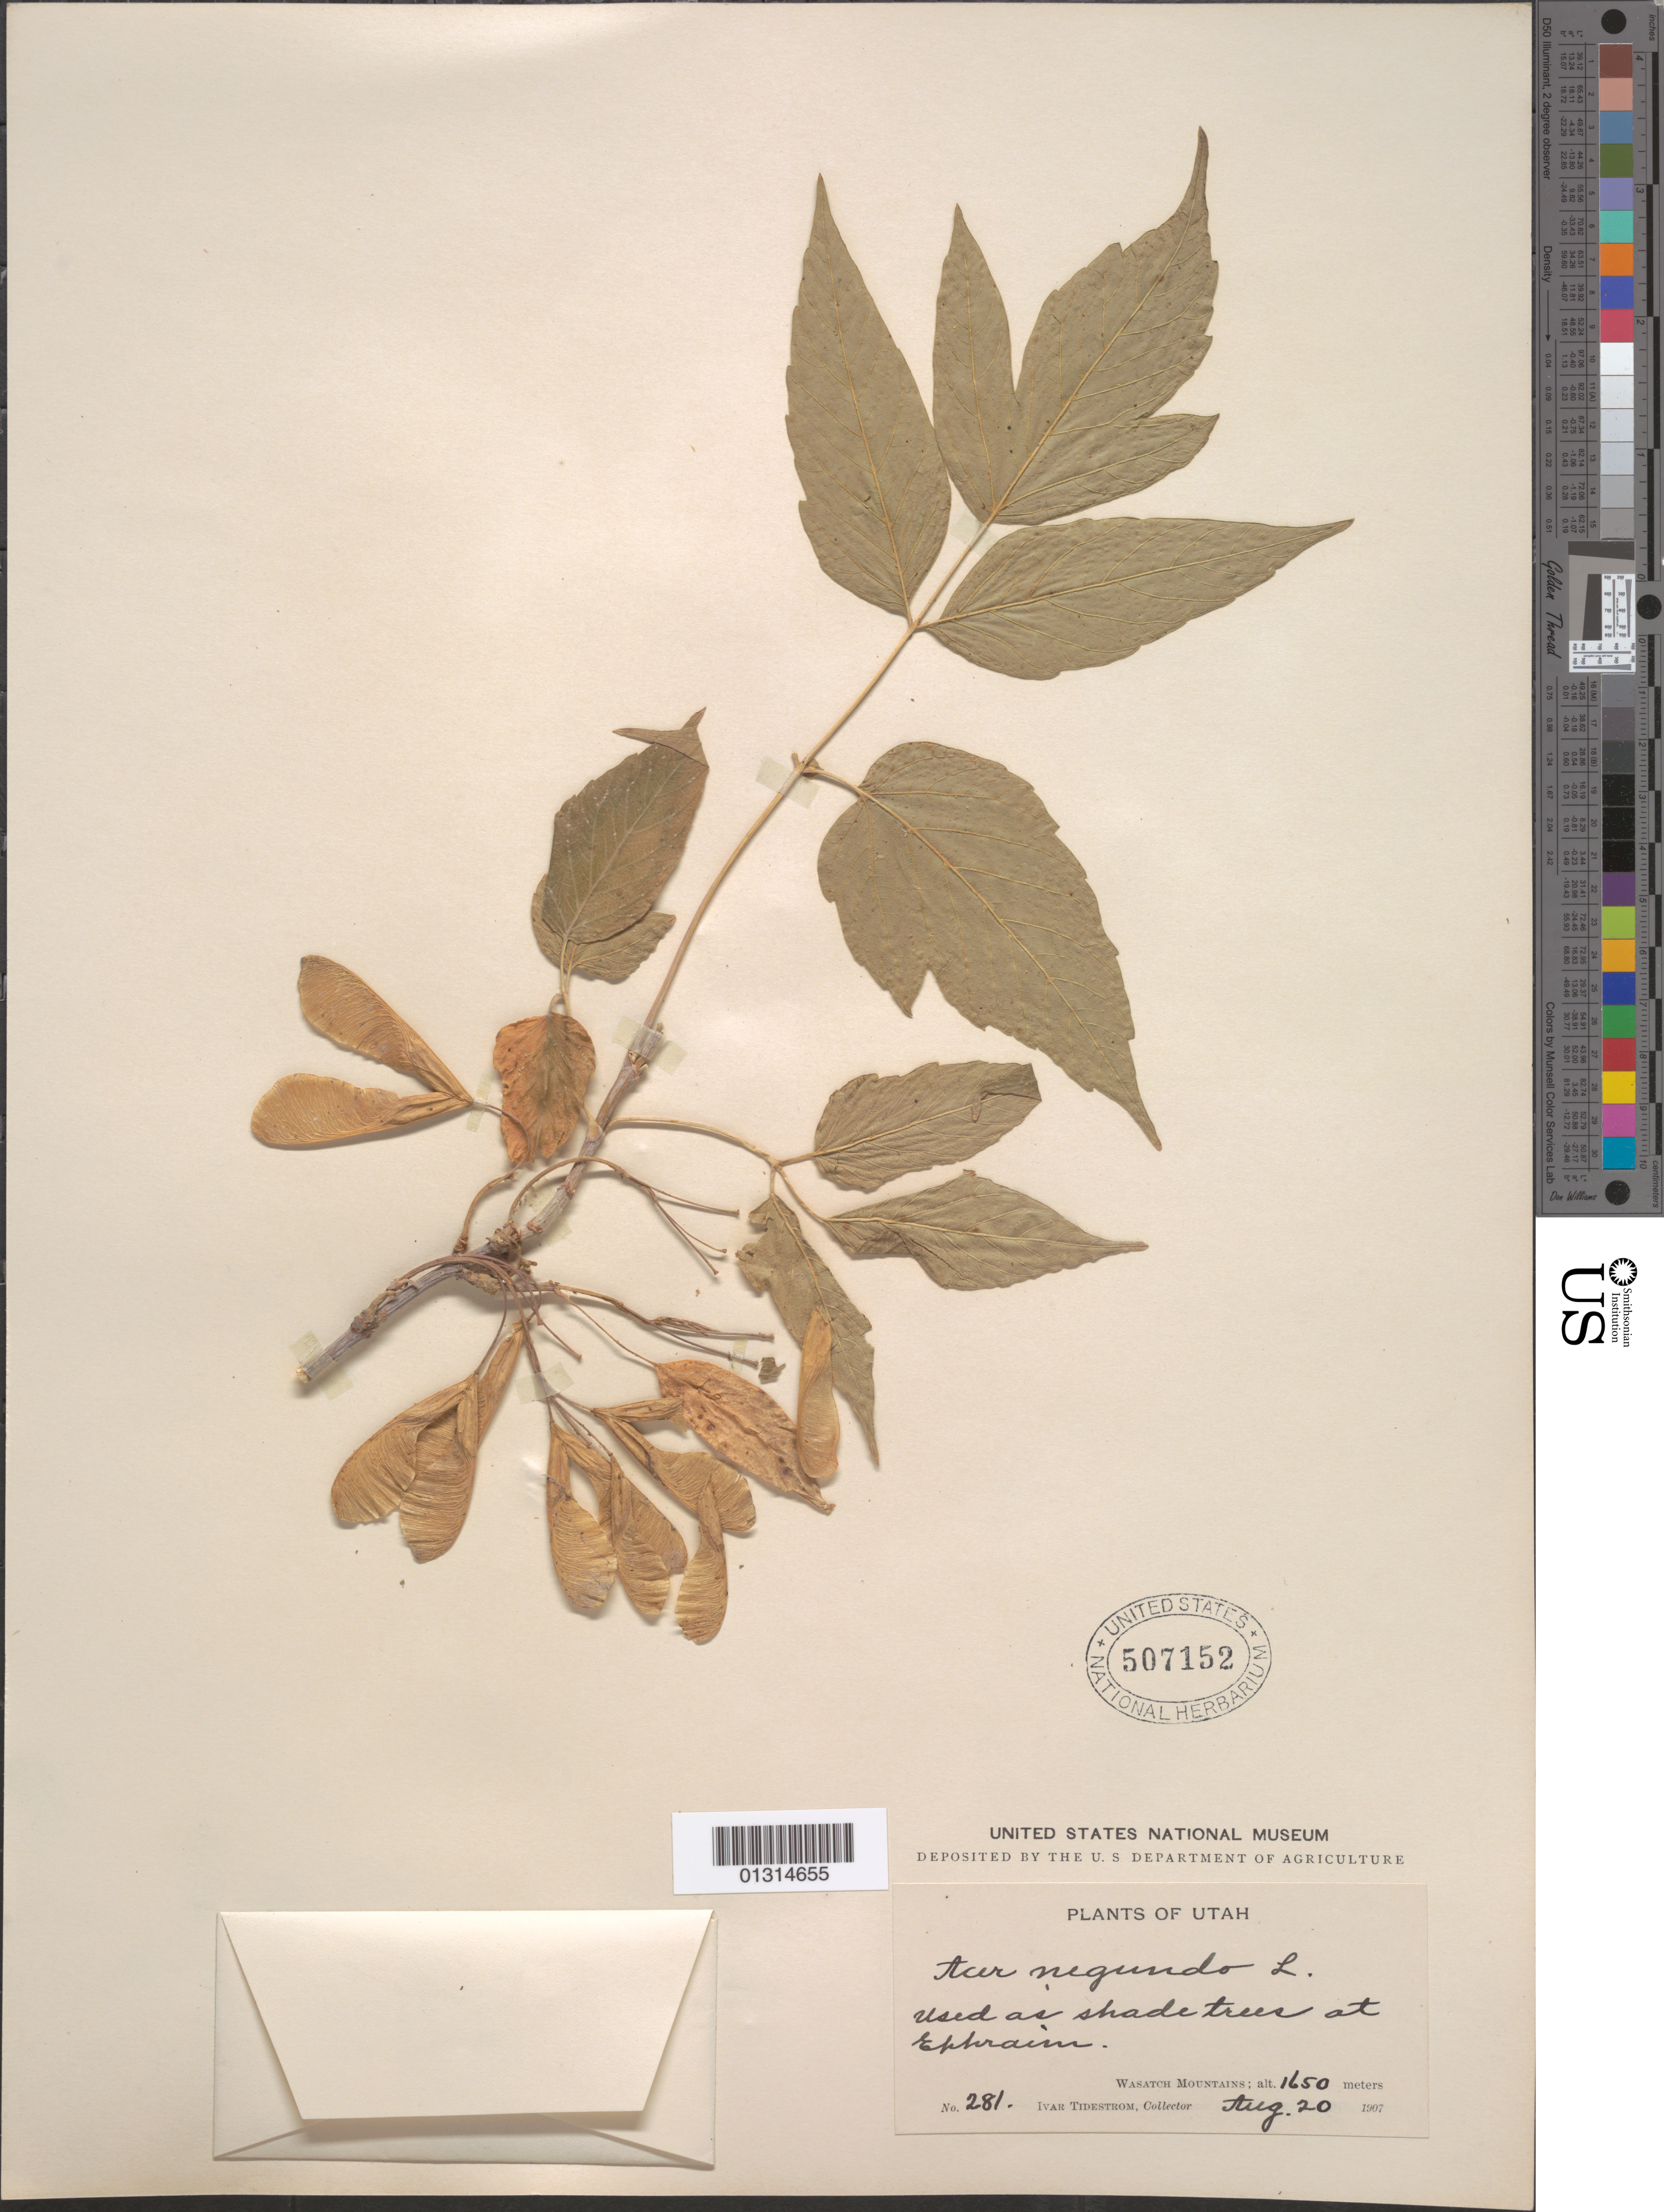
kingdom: Plantae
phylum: Tracheophyta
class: Magnoliopsida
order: Sapindales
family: Sapindaceae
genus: Acer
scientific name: Acer negundo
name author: L.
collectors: I. F. Tidestrom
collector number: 281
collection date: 1907-08-20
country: United States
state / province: Utah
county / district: Sanpete County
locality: Wasatch Mountains, at Ephraim.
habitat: Used as shade trees.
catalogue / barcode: US 507152